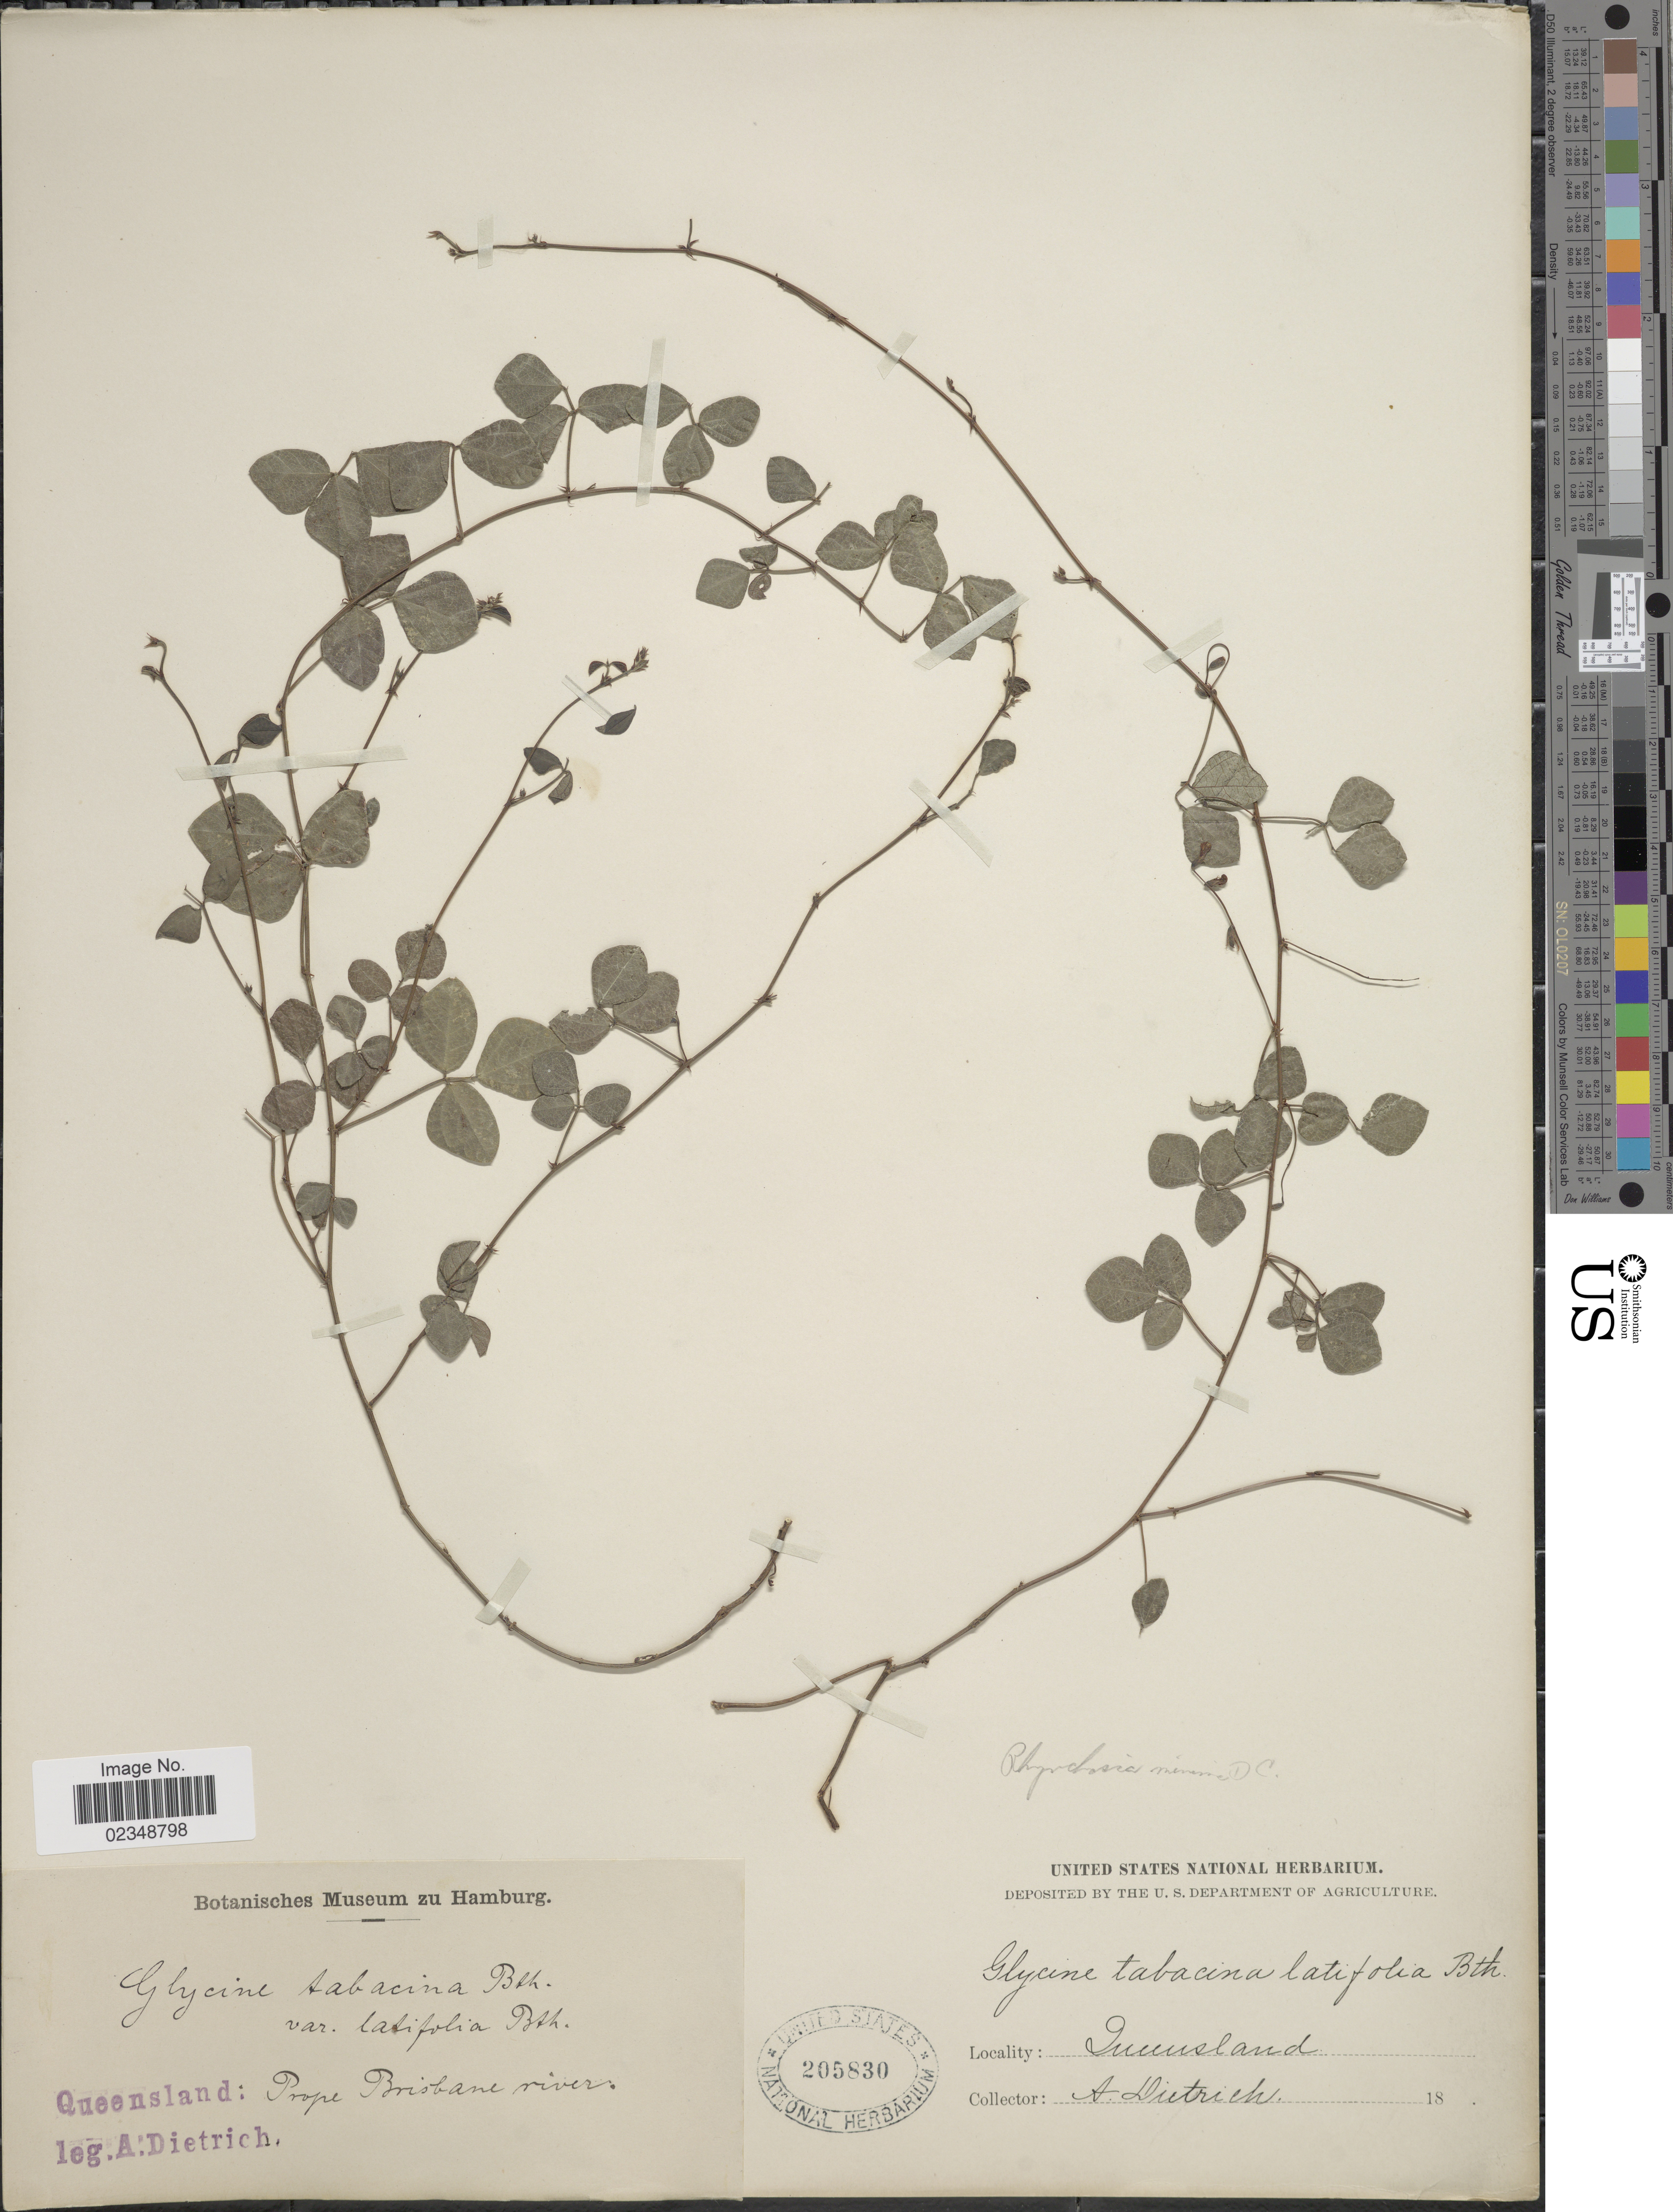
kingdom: Plantae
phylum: Tracheophyta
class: Magnoliopsida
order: Fabales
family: Fabaceae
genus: Rhynchosia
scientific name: Rhynchosia minima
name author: (L.) DC.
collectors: A. Dietrich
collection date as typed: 18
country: Australia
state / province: Queensland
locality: Queensland: Prope Brisbane river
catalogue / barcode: US 205830